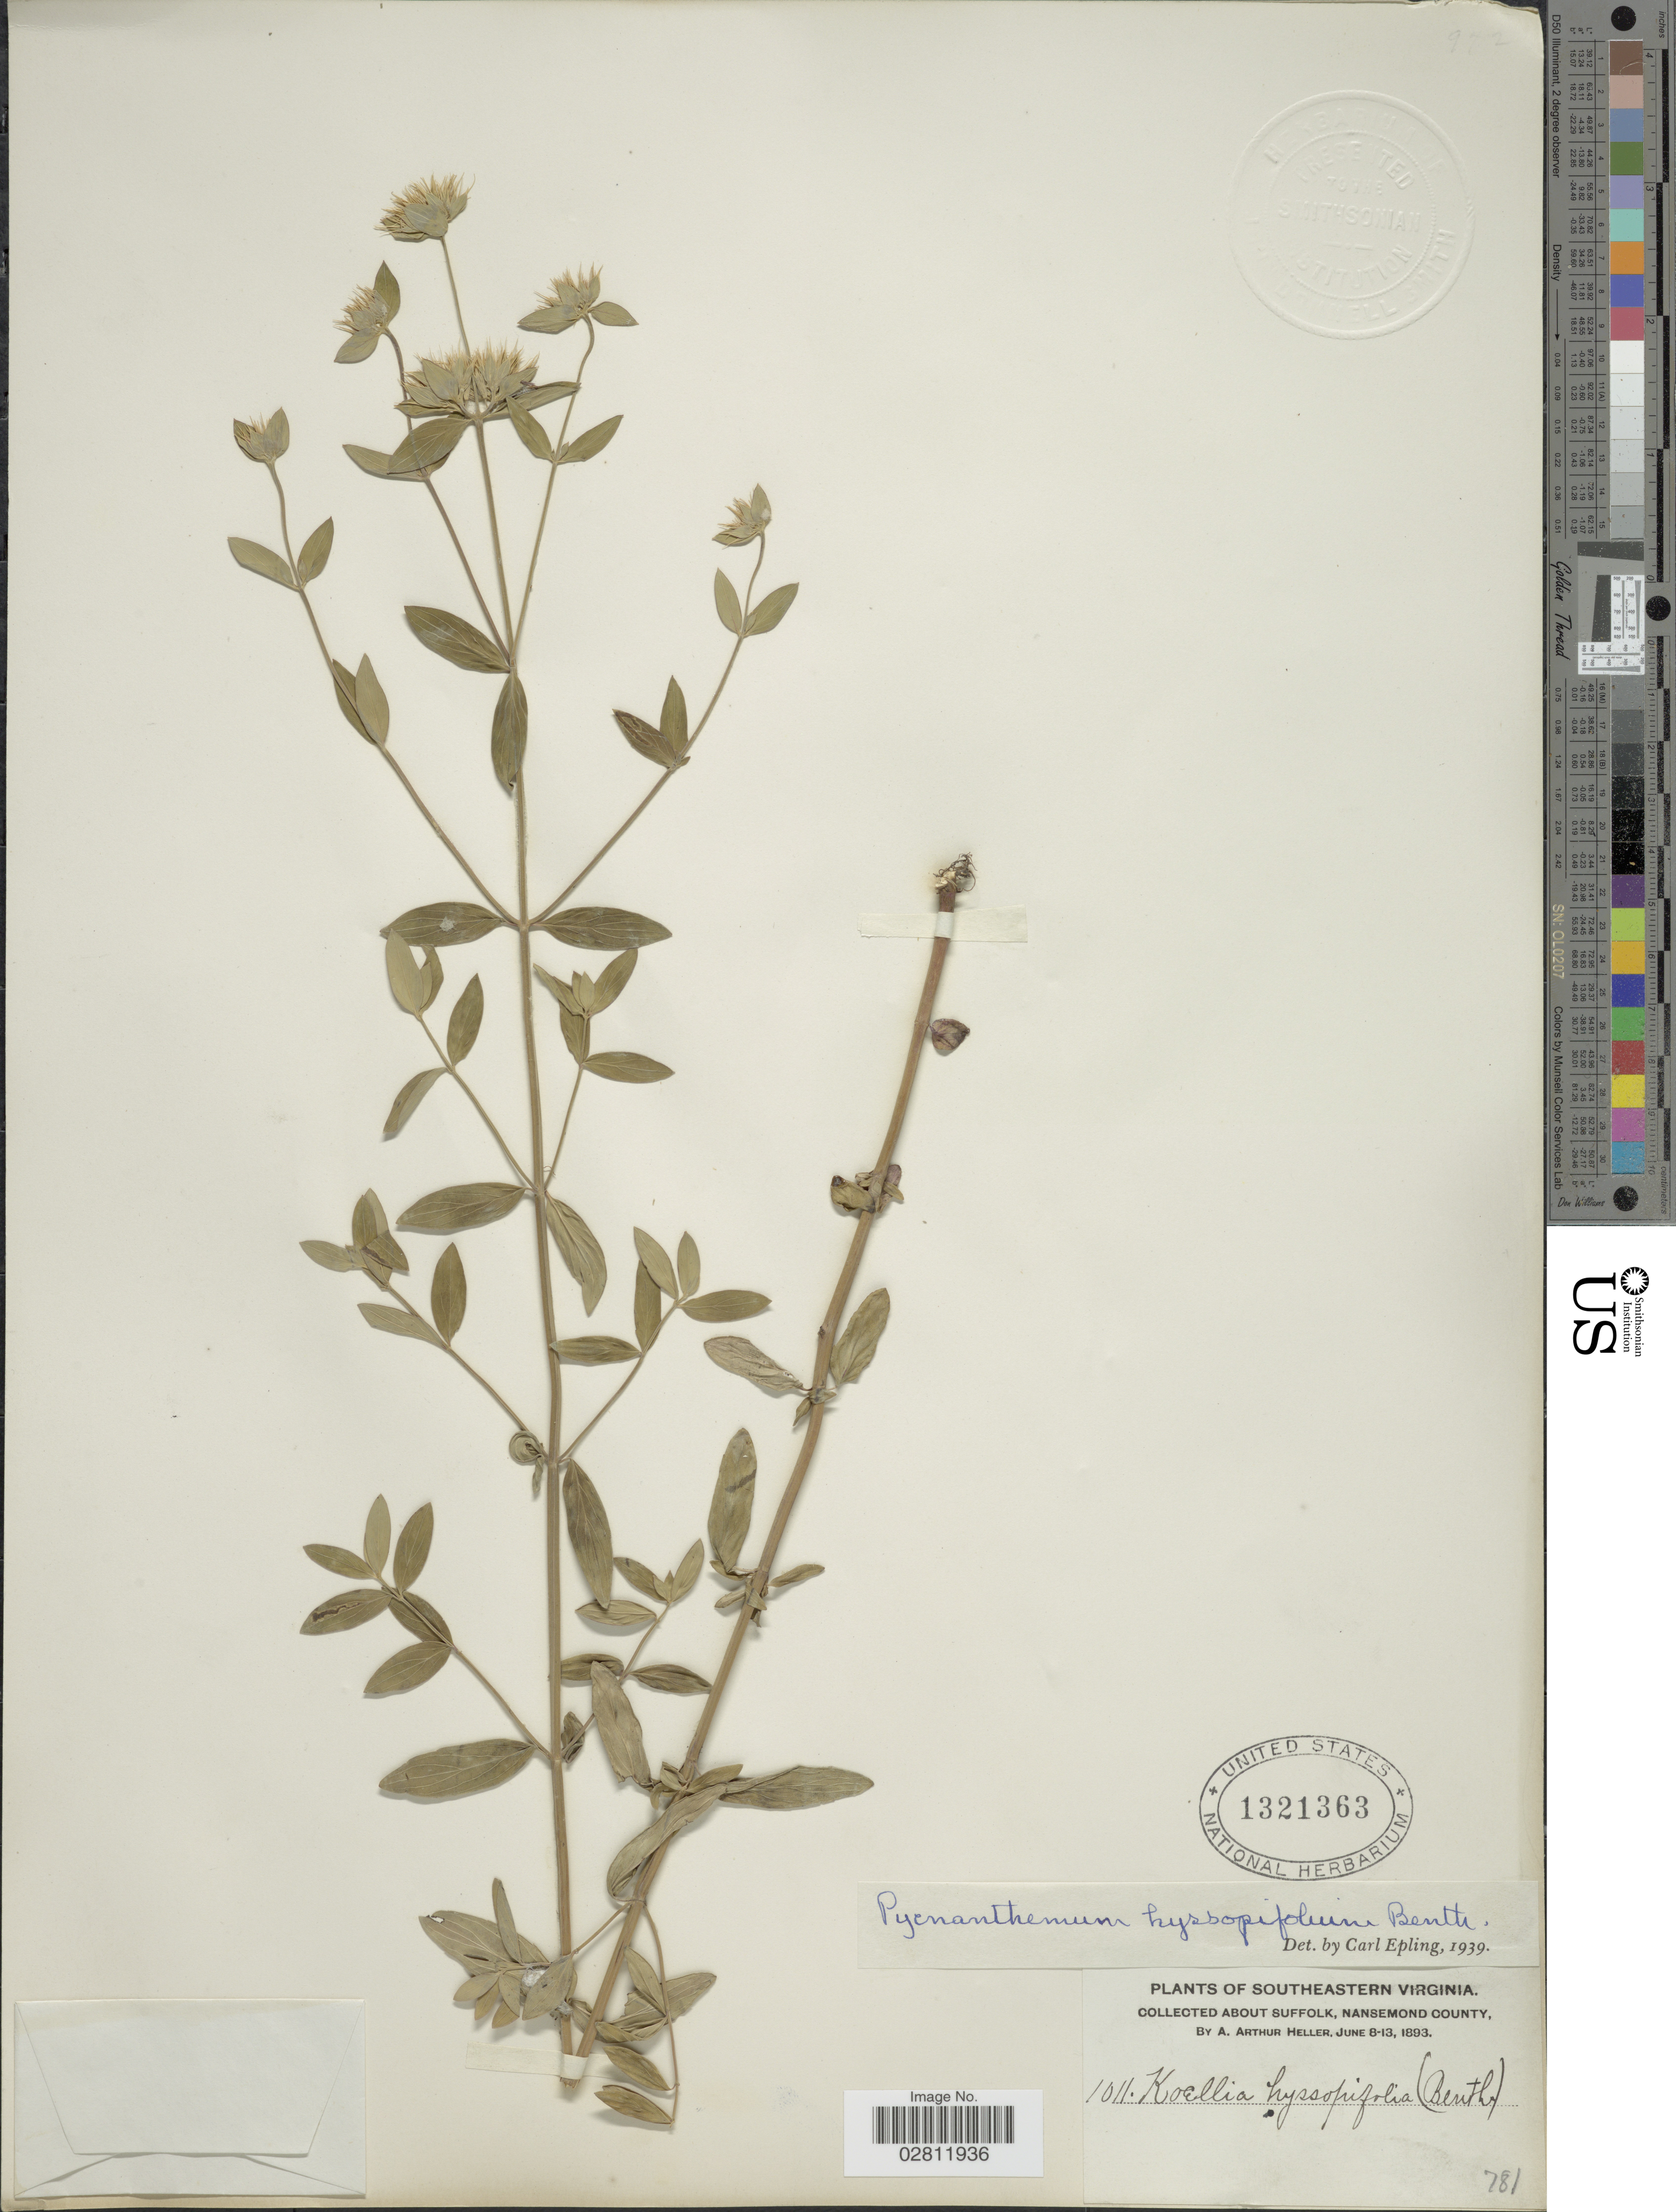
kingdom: Plantae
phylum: Tracheophyta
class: Magnoliopsida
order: Lamiales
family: Lamiaceae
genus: Pycnanthemum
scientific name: Pycnanthemum flexuosum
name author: (Walter) Britton, Stearns & Poggenb.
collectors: A. A. Heller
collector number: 1011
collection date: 1893-06-08/1893-06-13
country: United States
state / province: Virginia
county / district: City of Suffolk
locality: Southeastern Virginia. About Suffolk, Nansemond County.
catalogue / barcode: US 1321363